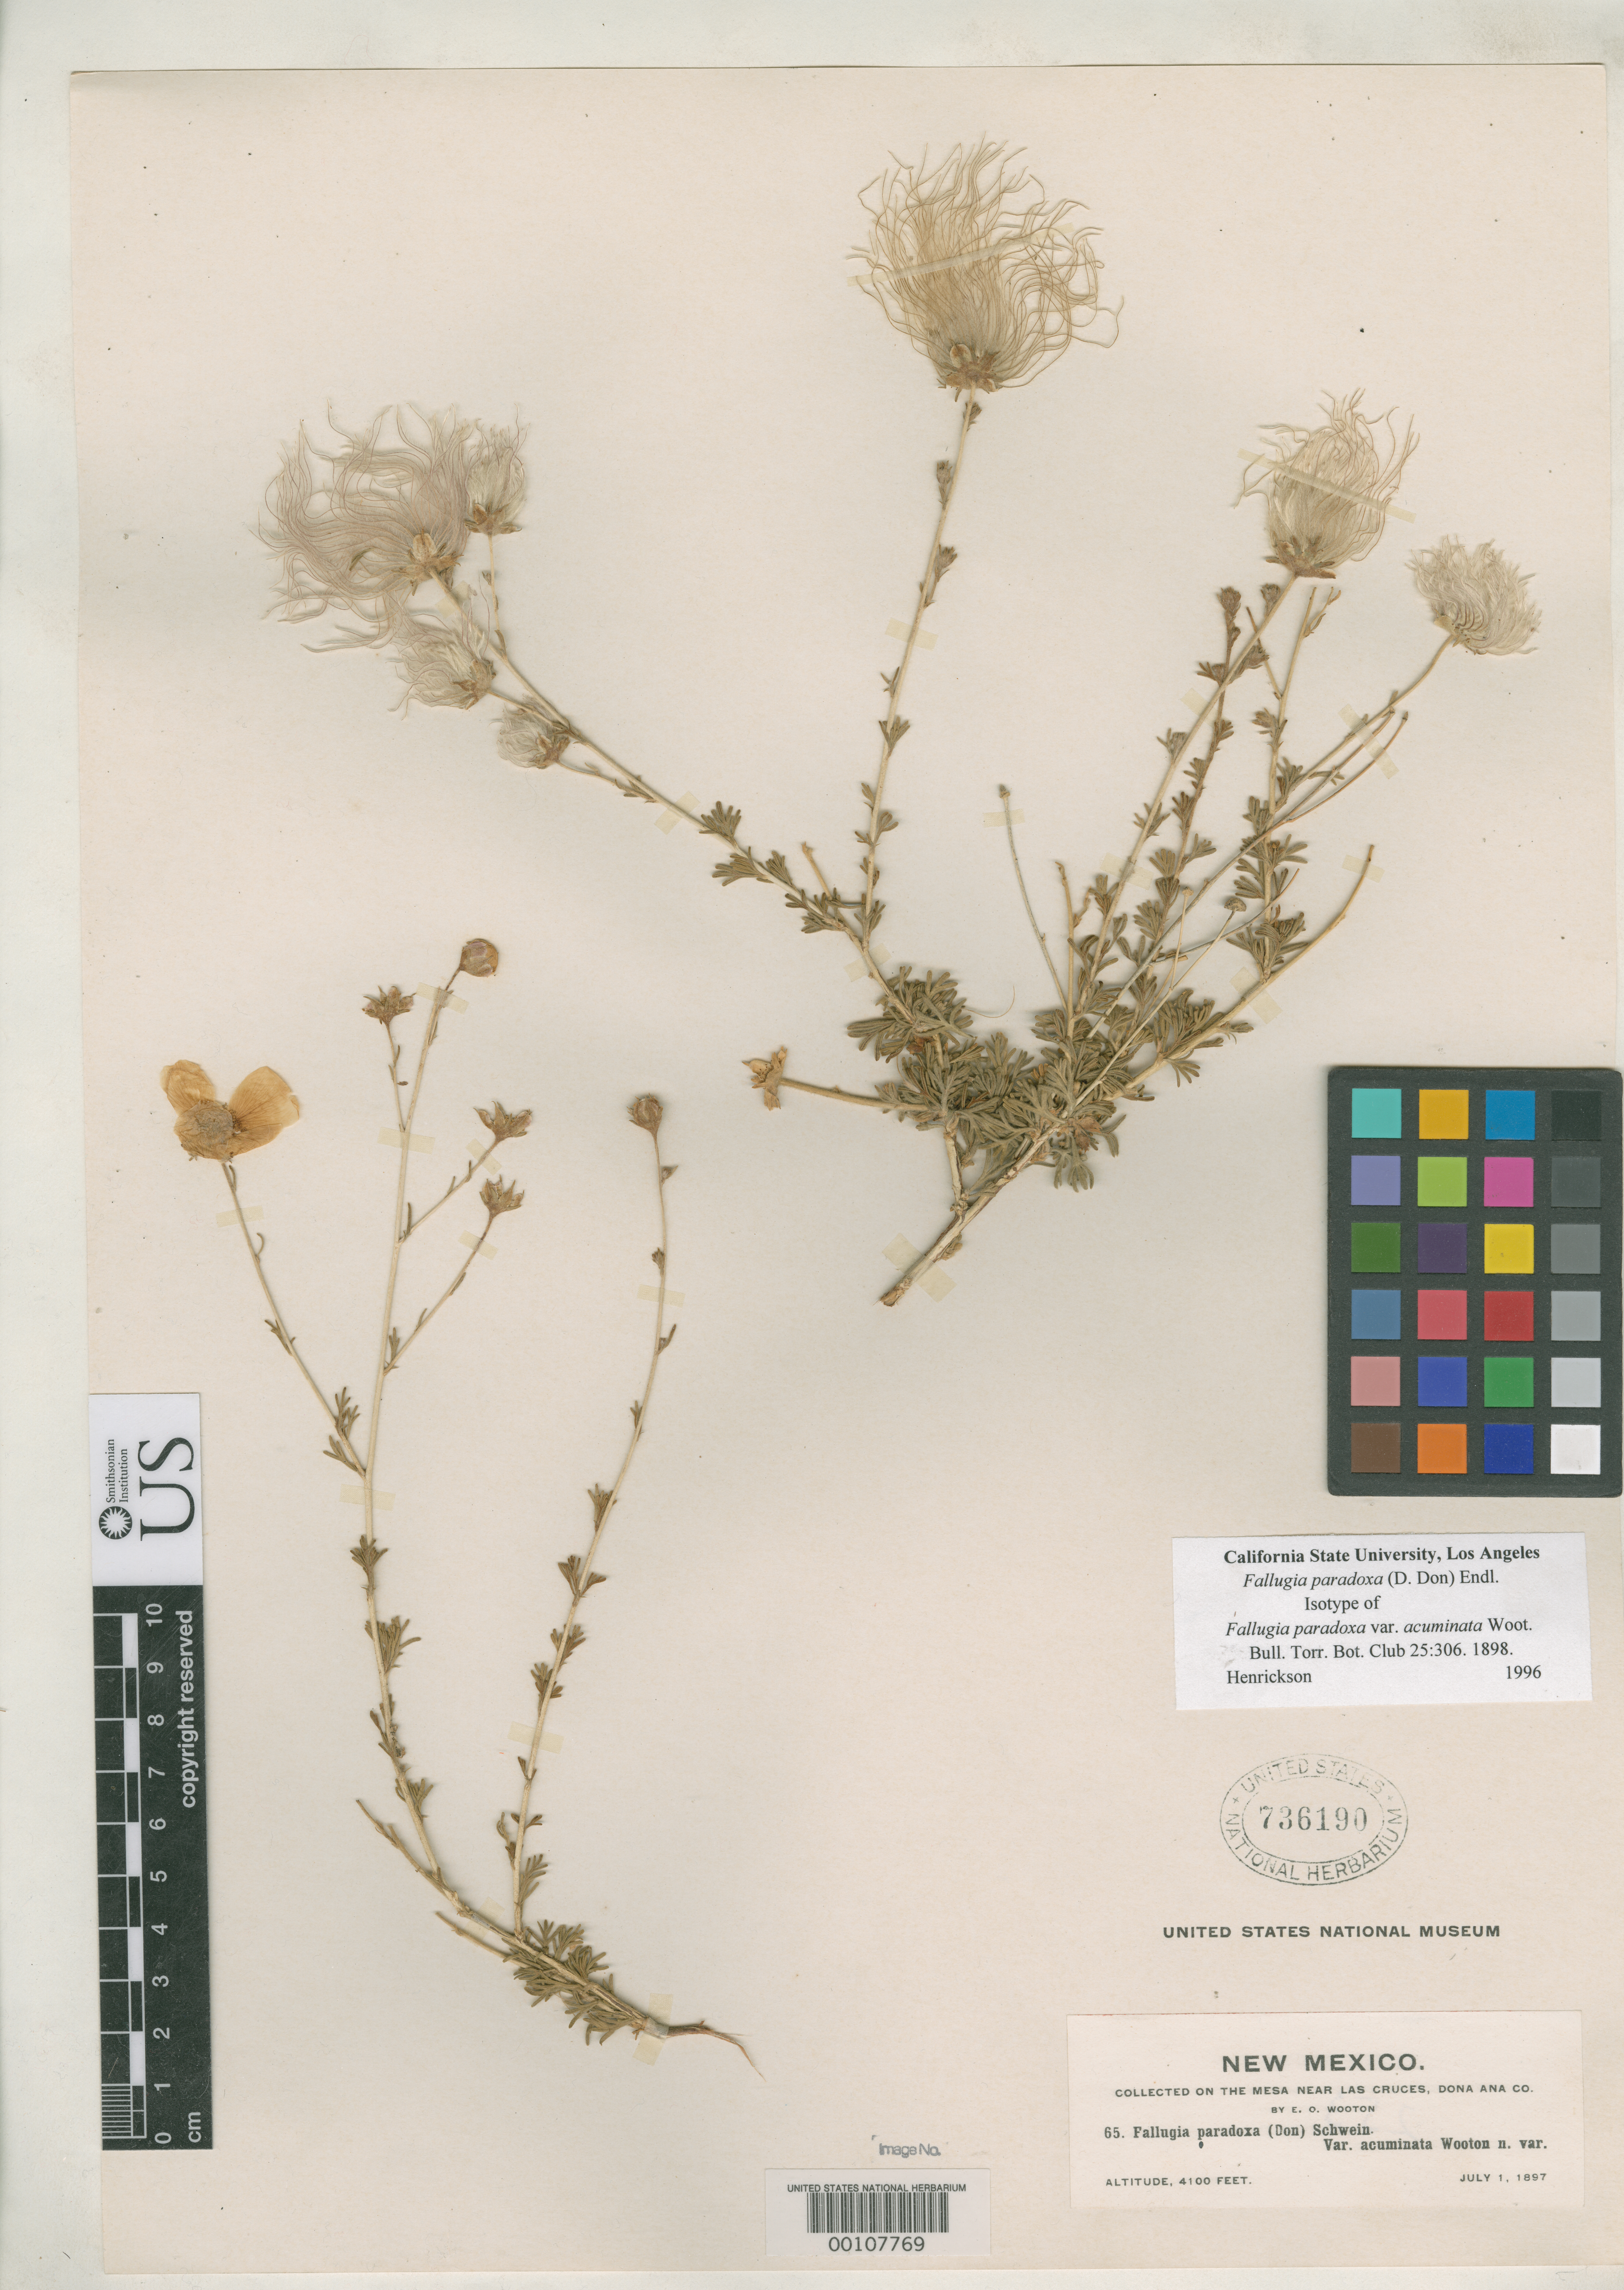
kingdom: Plantae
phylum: Tracheophyta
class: Magnoliopsida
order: Rosales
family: Rosaceae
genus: Fallugia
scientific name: Fallugia paradoxa var. acuminata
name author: Wooton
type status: Isotype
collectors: E. O. Wooton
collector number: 65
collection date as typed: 01 Jul 1897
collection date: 1897-07-01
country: United States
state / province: New Mexico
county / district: Dona Ana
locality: Mesa near Las Cruces.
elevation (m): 1250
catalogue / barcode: US 736190